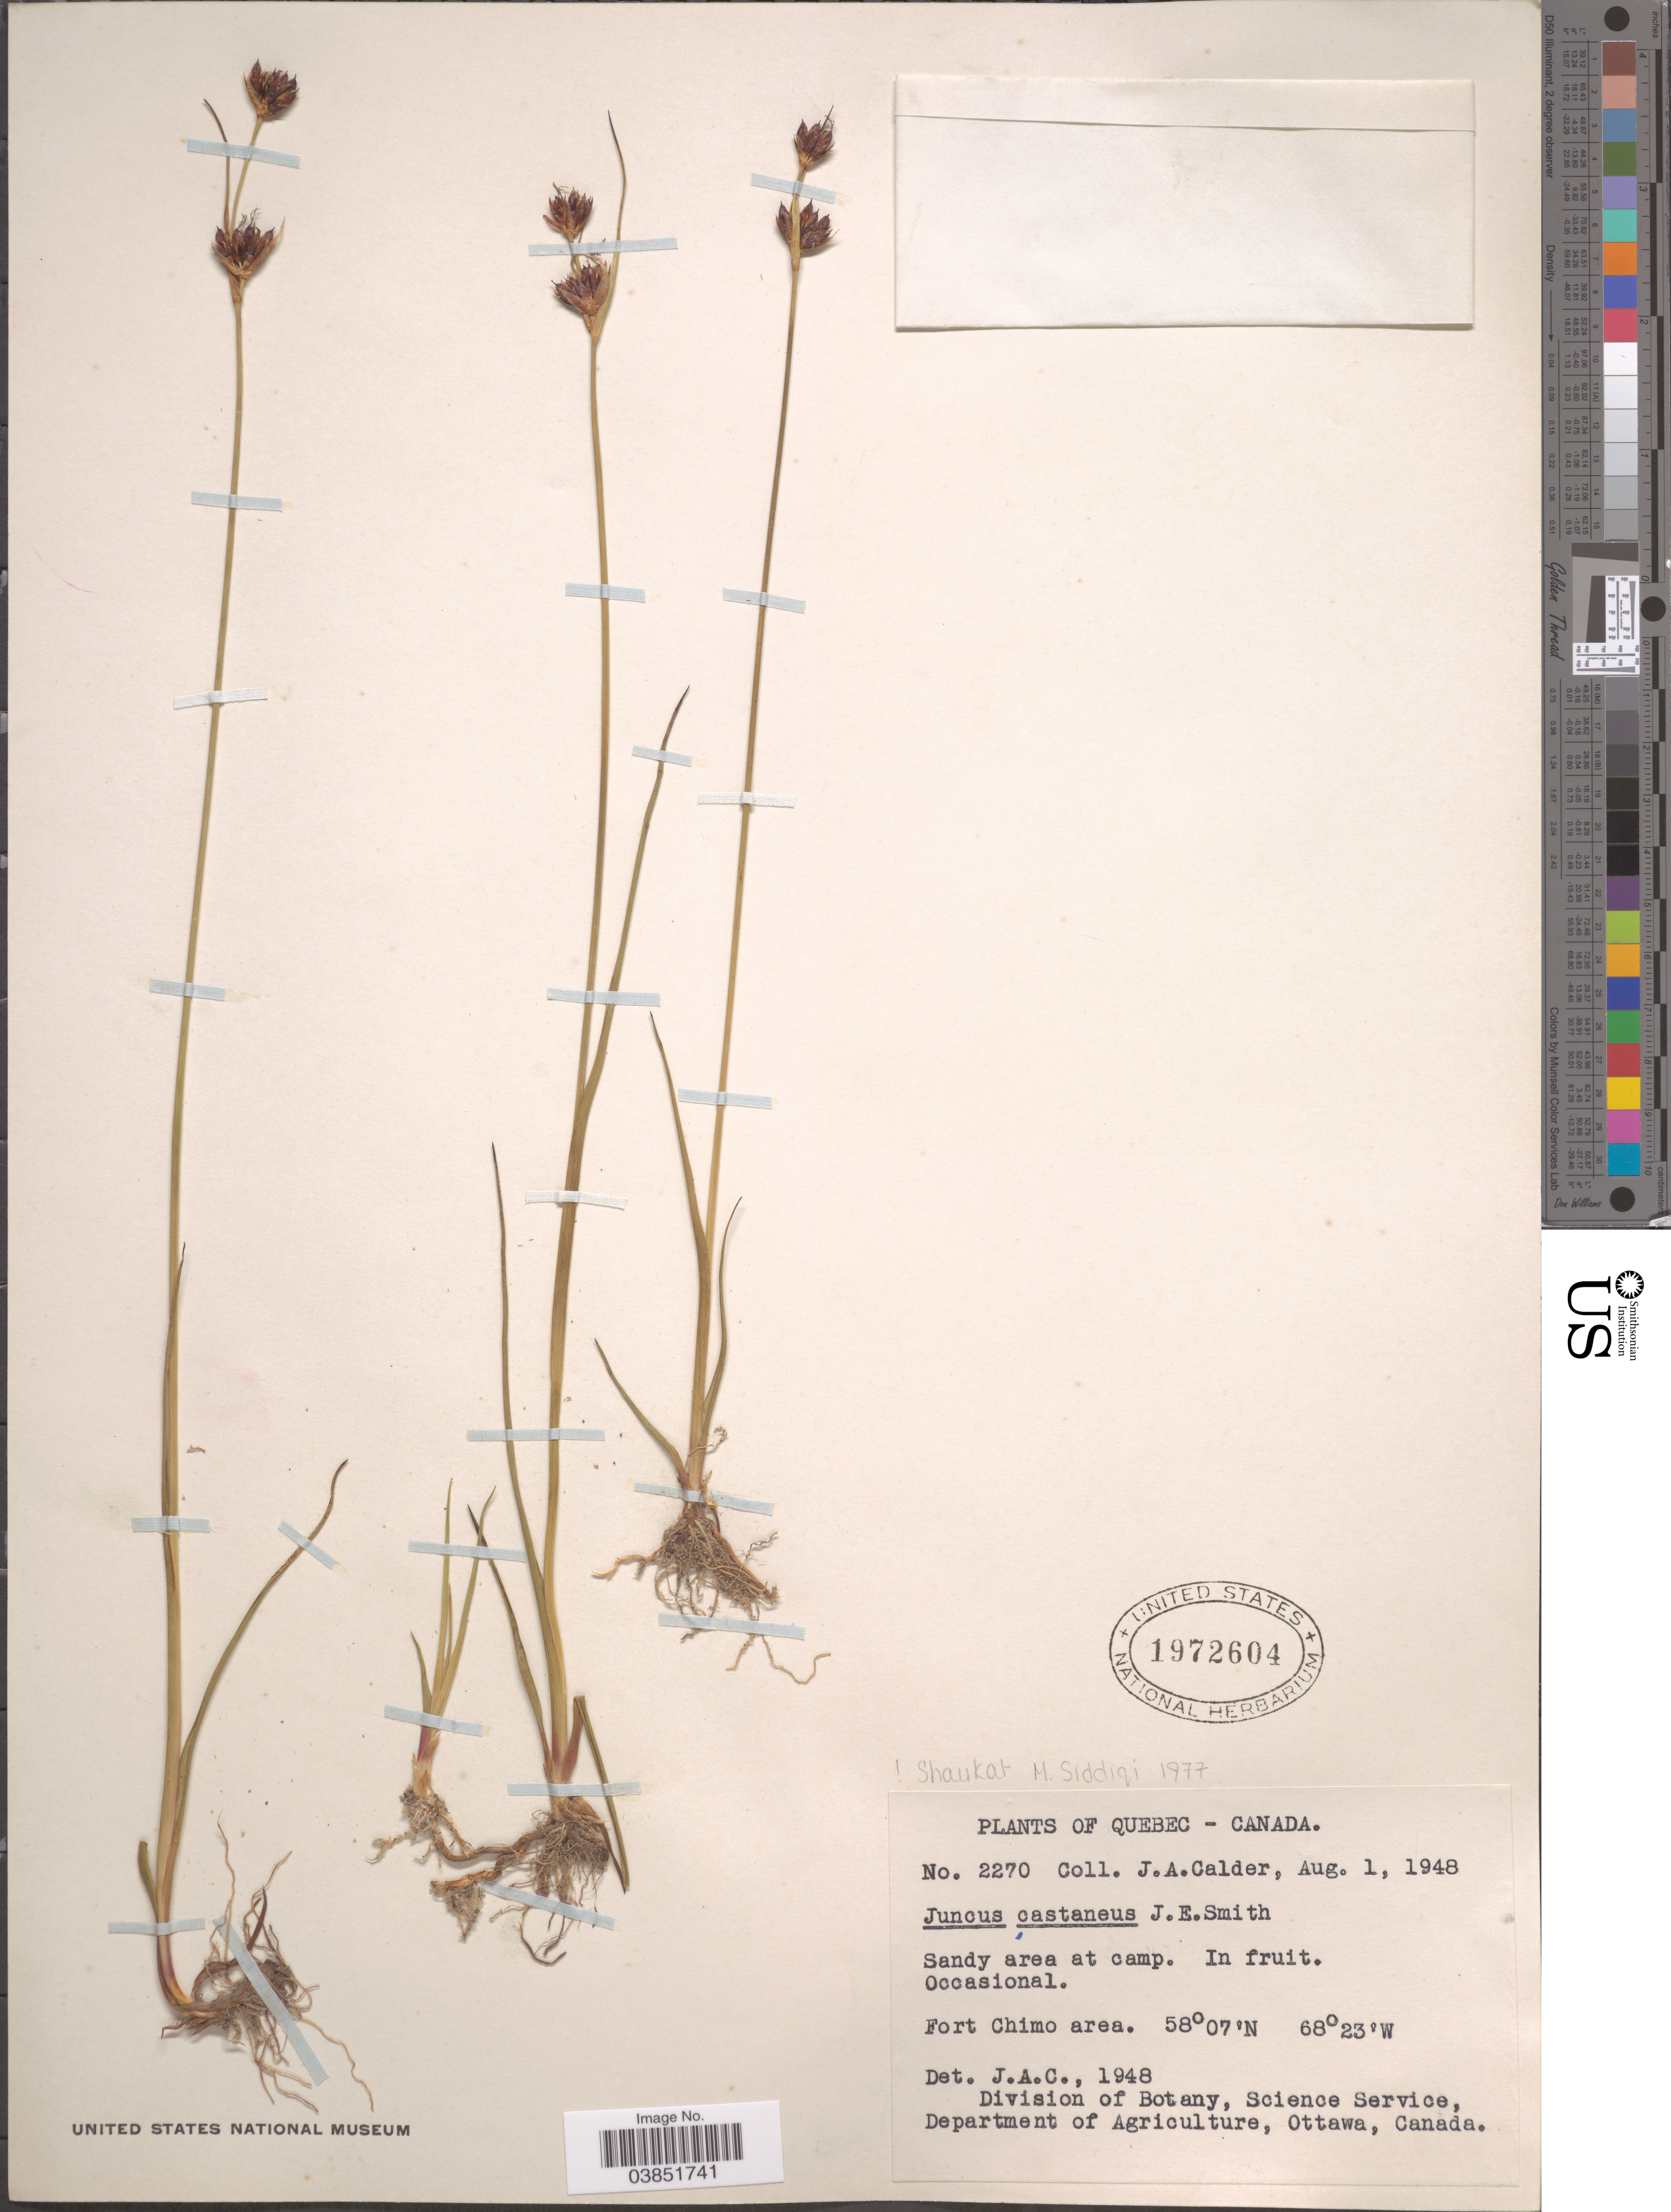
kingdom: Plantae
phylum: Tracheophyta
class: Liliopsida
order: Poales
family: Juncaceae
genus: Juncus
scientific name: Juncus castaneus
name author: Sm.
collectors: J. A. Calder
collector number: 2270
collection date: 1948-08-01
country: Canada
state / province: Quebec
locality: Fort Chimo area.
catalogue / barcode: US 1972604